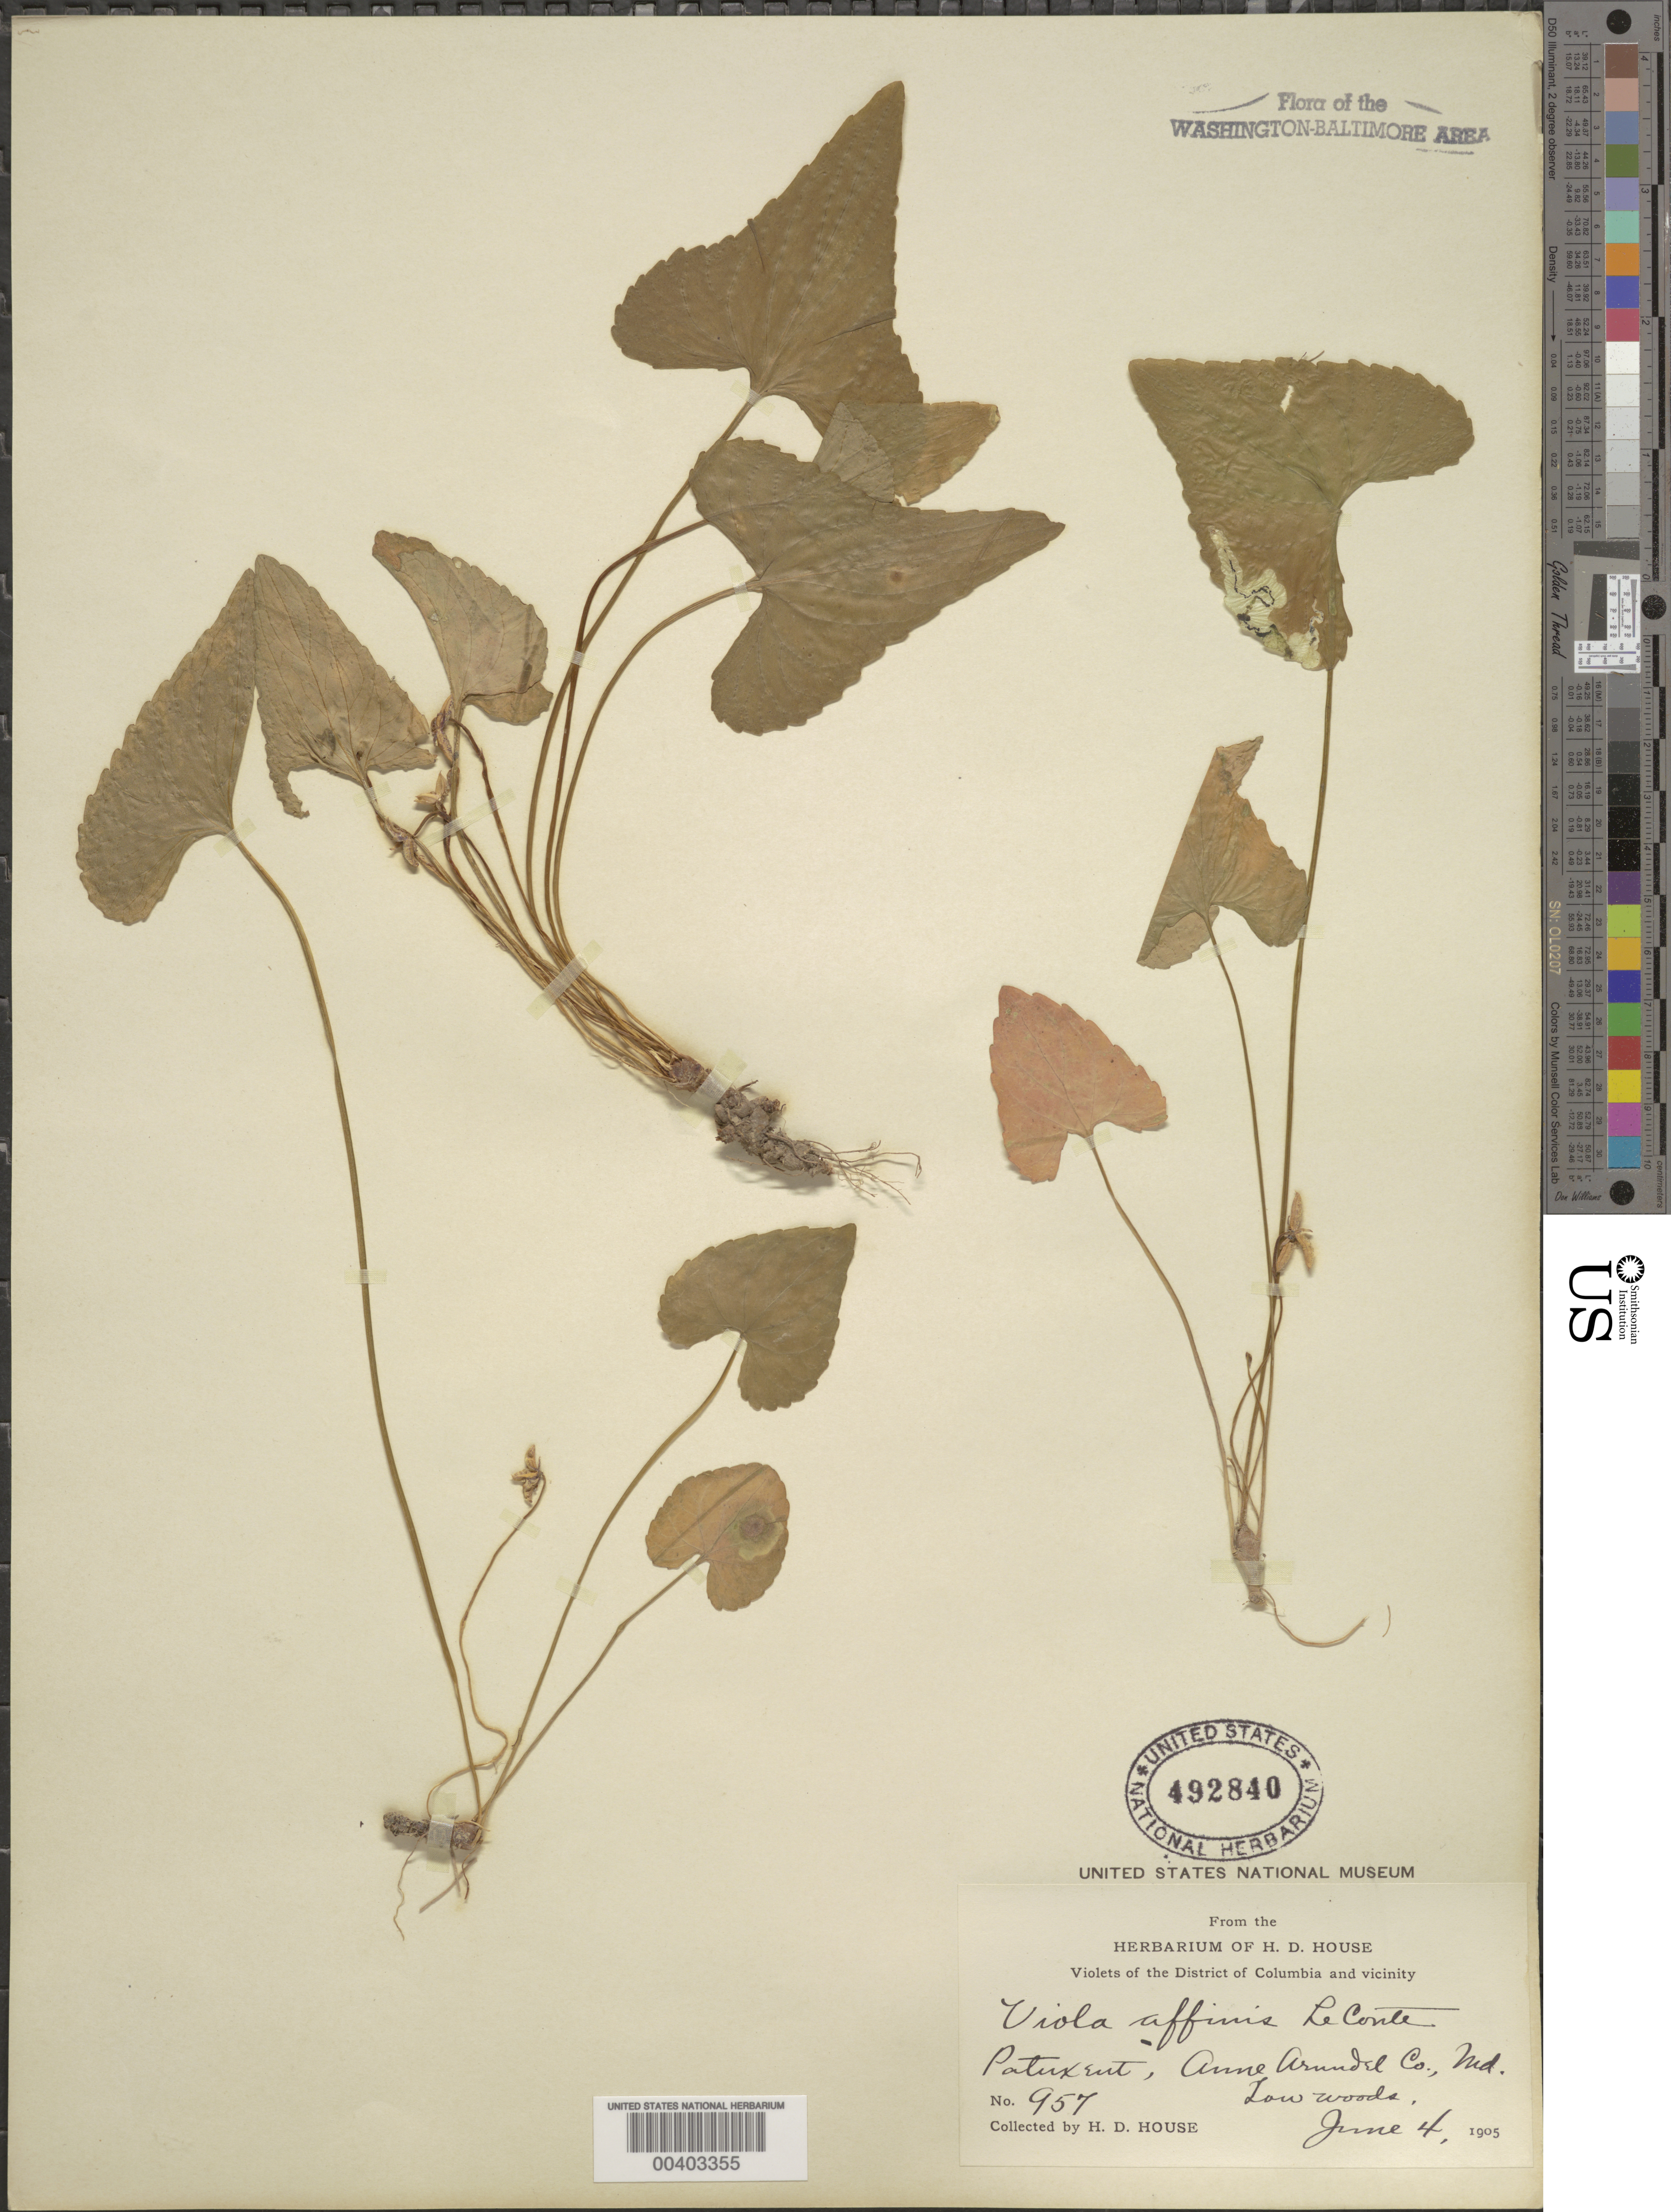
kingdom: Plantae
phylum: Tracheophyta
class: Magnoliopsida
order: Malpighiales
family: Violaceae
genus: Viola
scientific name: Viola sororia var. affinis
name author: (LeConte) McKinney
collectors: H. D. House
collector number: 957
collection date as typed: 04 Jun 1905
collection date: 1905-06-04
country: United States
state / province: Maryland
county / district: Anne Arundel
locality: Patuxent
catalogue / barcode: US 492840